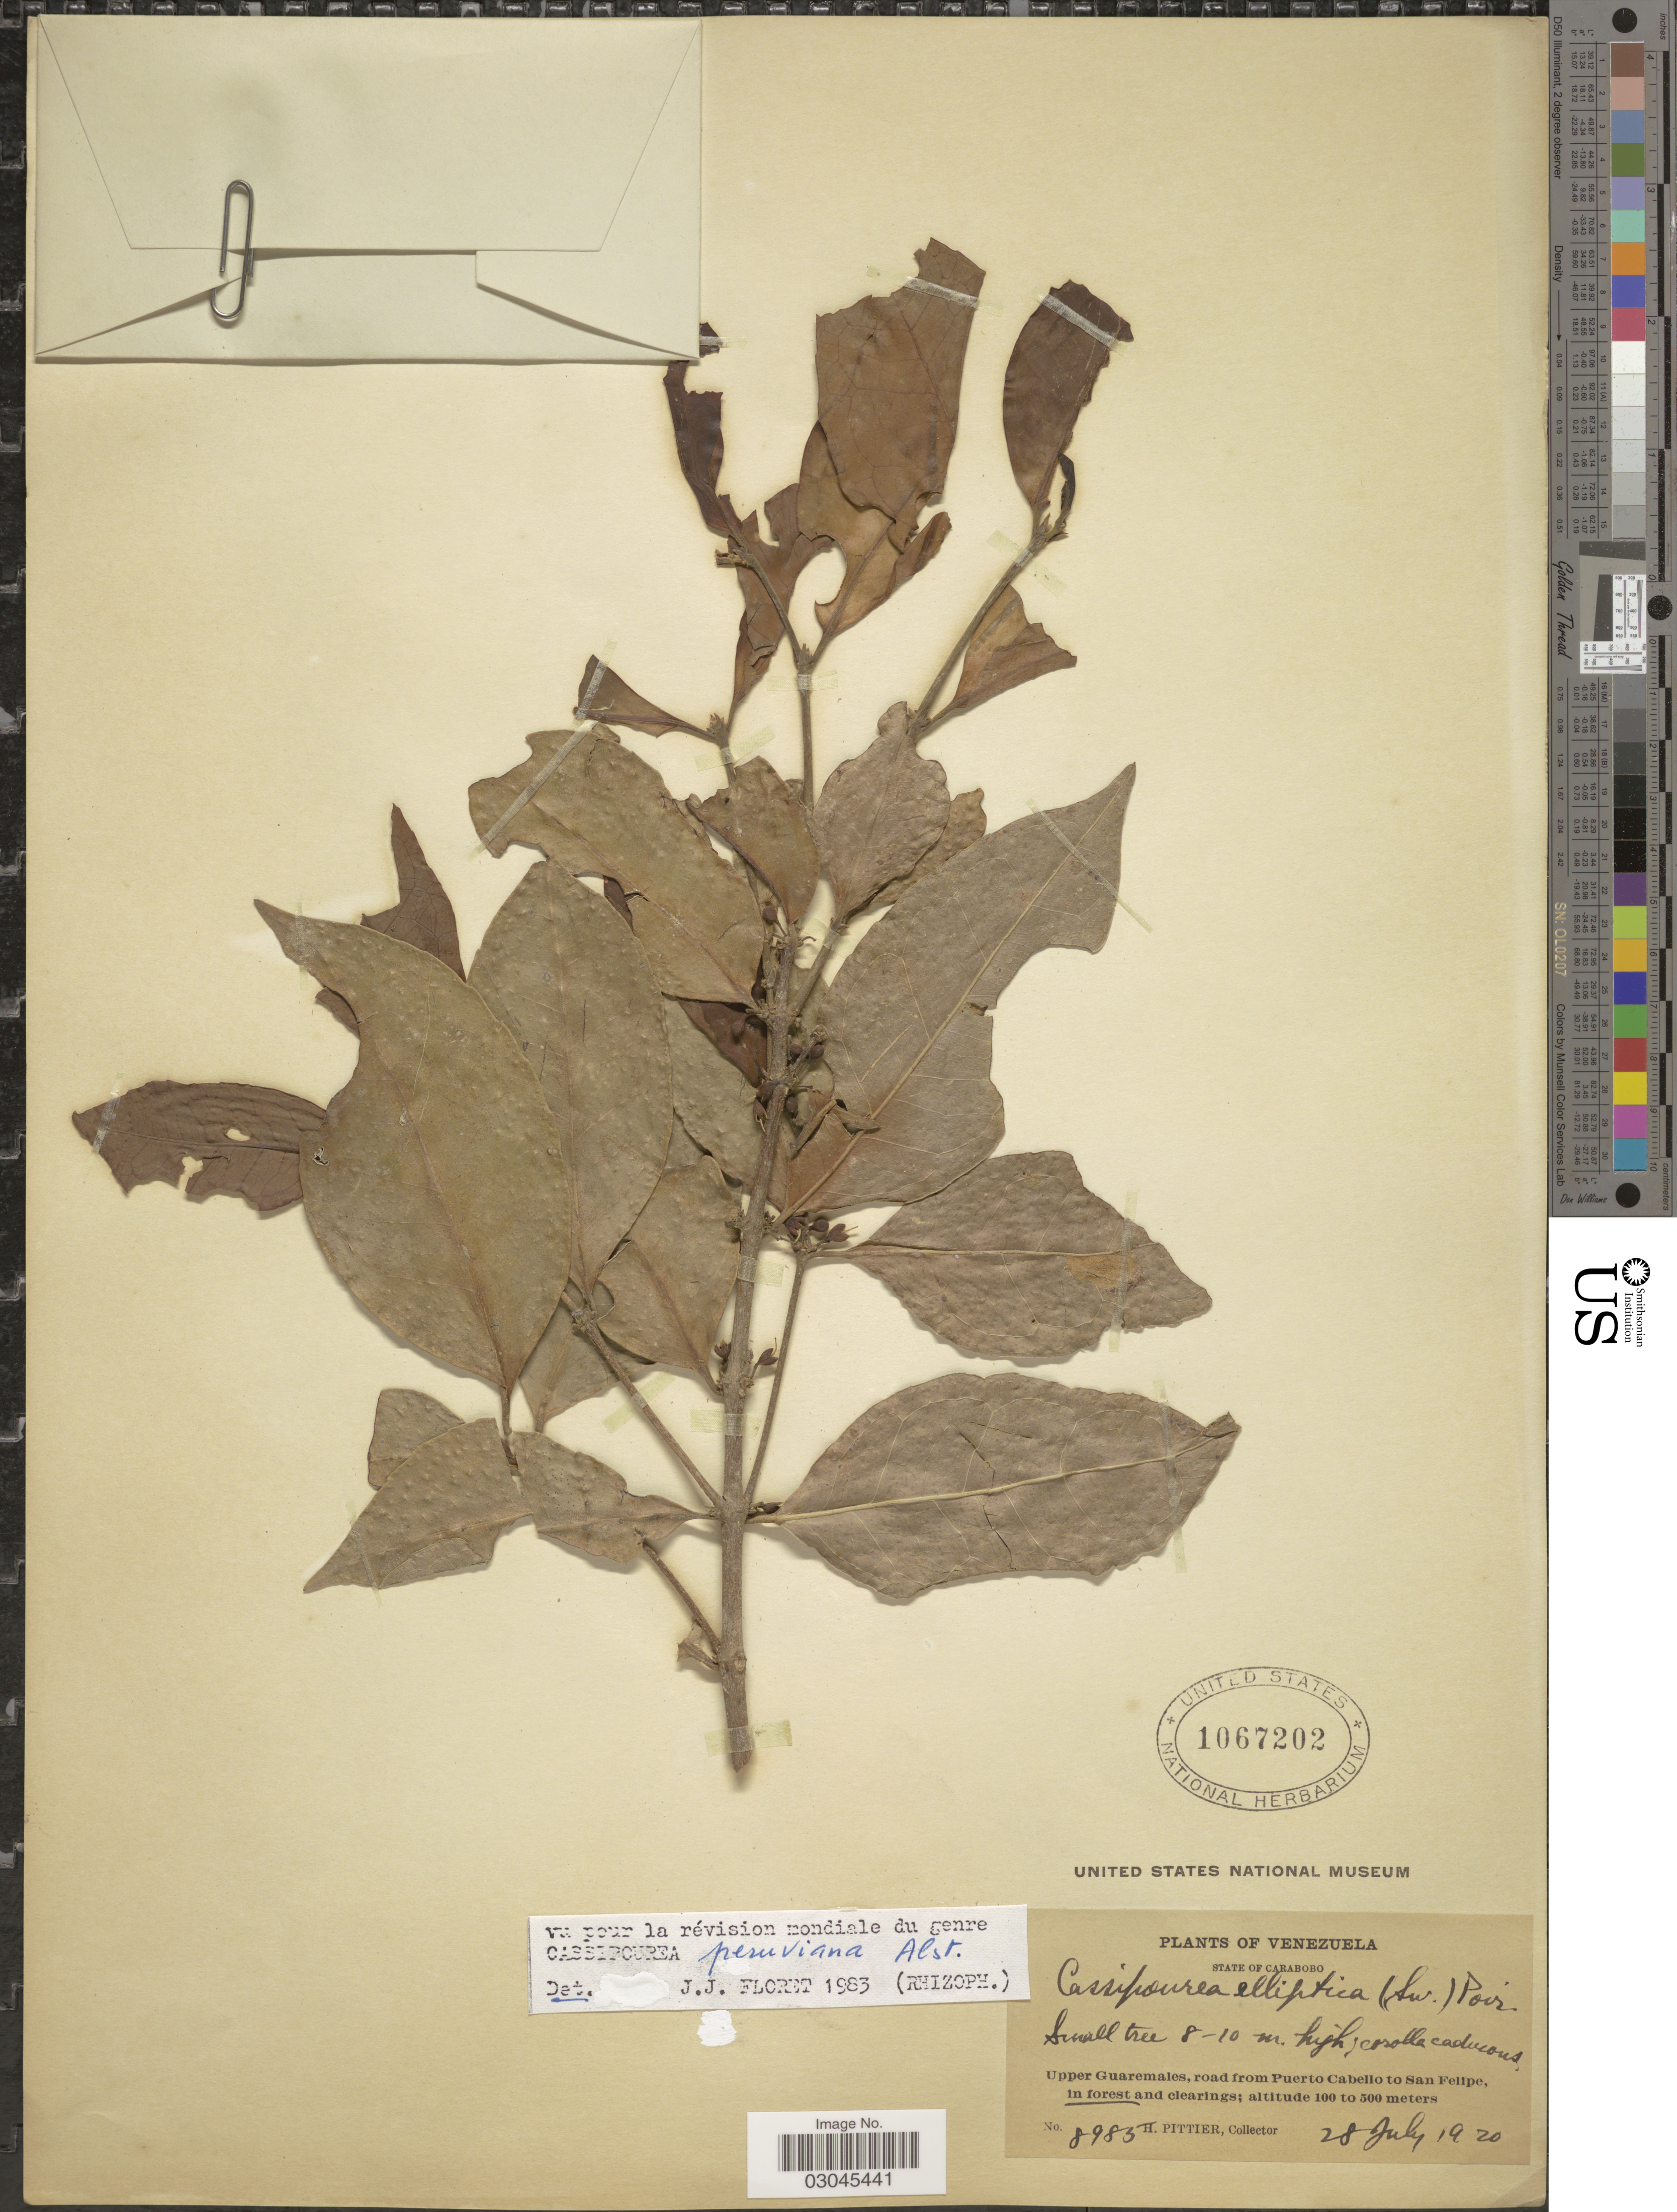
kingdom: Plantae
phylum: Tracheophyta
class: Magnoliopsida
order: Malpighiales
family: Rhizophoraceae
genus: Cassipourea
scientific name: Cassipourea peruviana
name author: Alston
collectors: H. F. Pittier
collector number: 8985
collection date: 1920-07-28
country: Venezuela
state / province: Carabobo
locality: State of Carabobo. Upper Guaremales, road from Puerto Cabello to San Felipe.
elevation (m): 100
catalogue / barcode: US 1067202